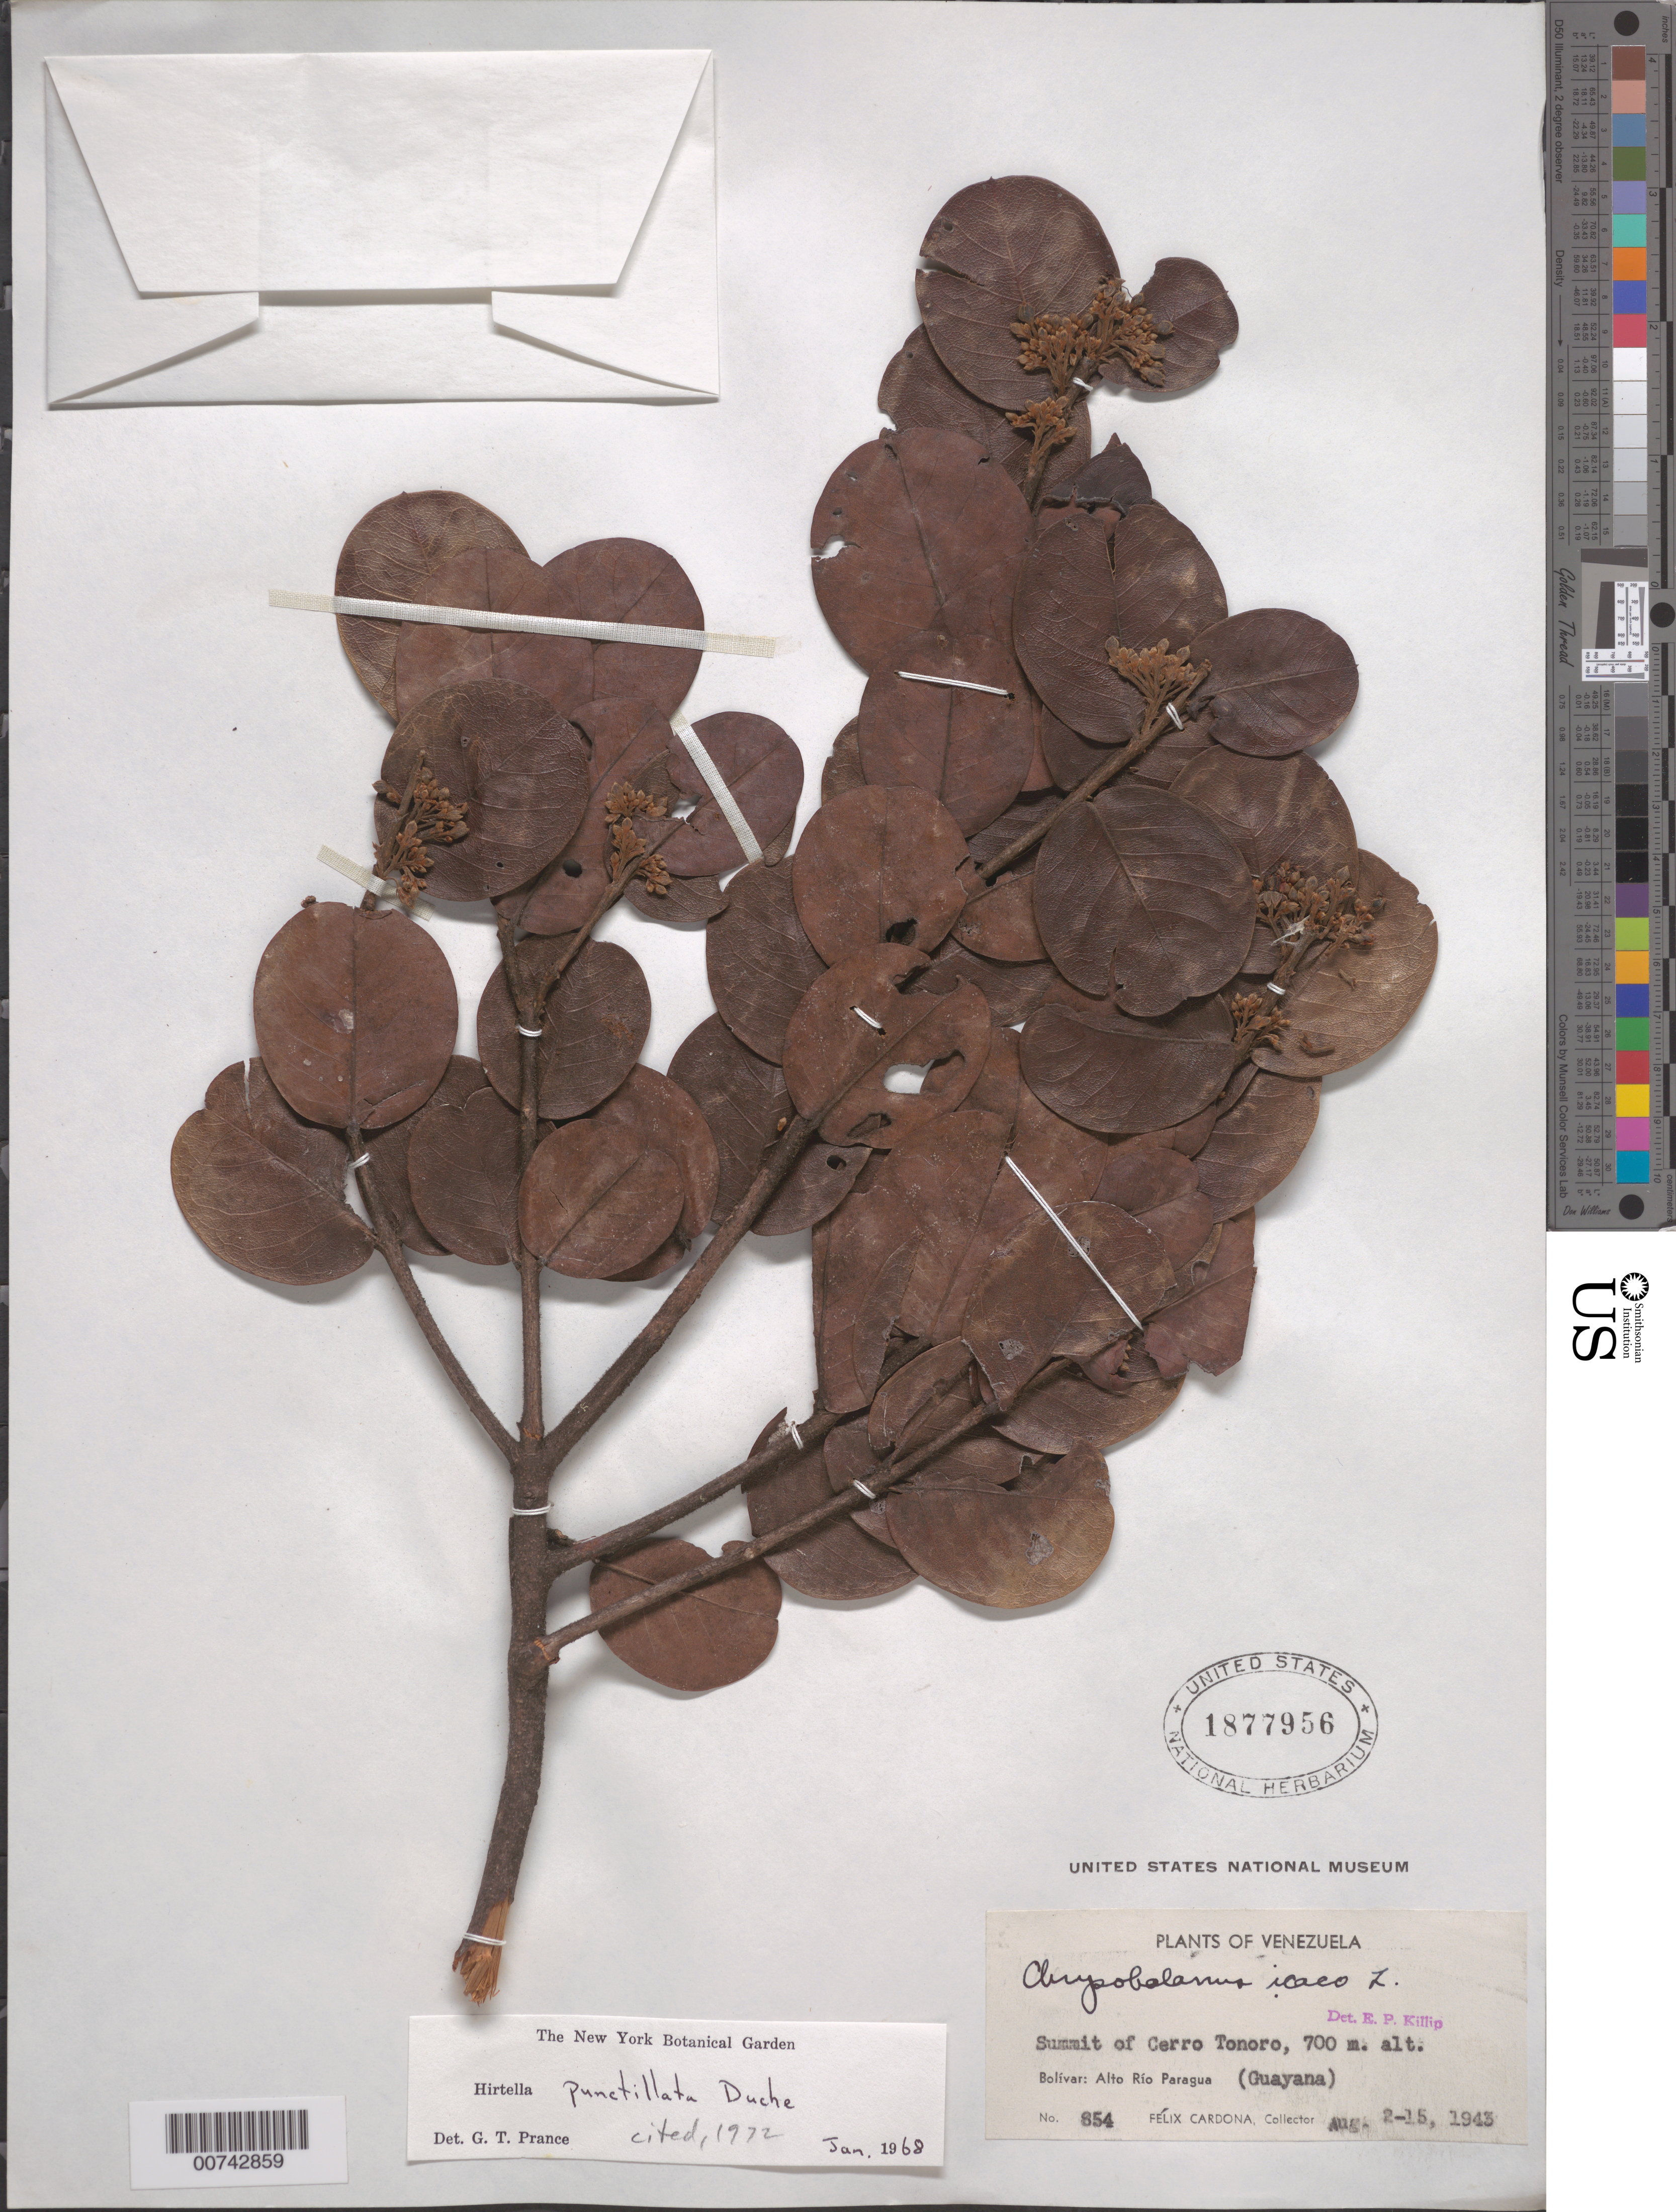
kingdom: Plantae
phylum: Tracheophyta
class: Magnoliopsida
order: Malpighiales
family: Chrysobalanaceae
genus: Hirtella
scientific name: Hirtella punctillata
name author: Ducke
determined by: Prance, G. T.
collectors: F. Cardona Puig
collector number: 854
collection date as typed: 2-Aug-43 to 15-Aug-43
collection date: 1943-08-02/1943-08-15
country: Venezuela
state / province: Bolívar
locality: Alto Río Paragua, Cerro Tonoro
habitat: Summit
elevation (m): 700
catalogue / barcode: US 1877956